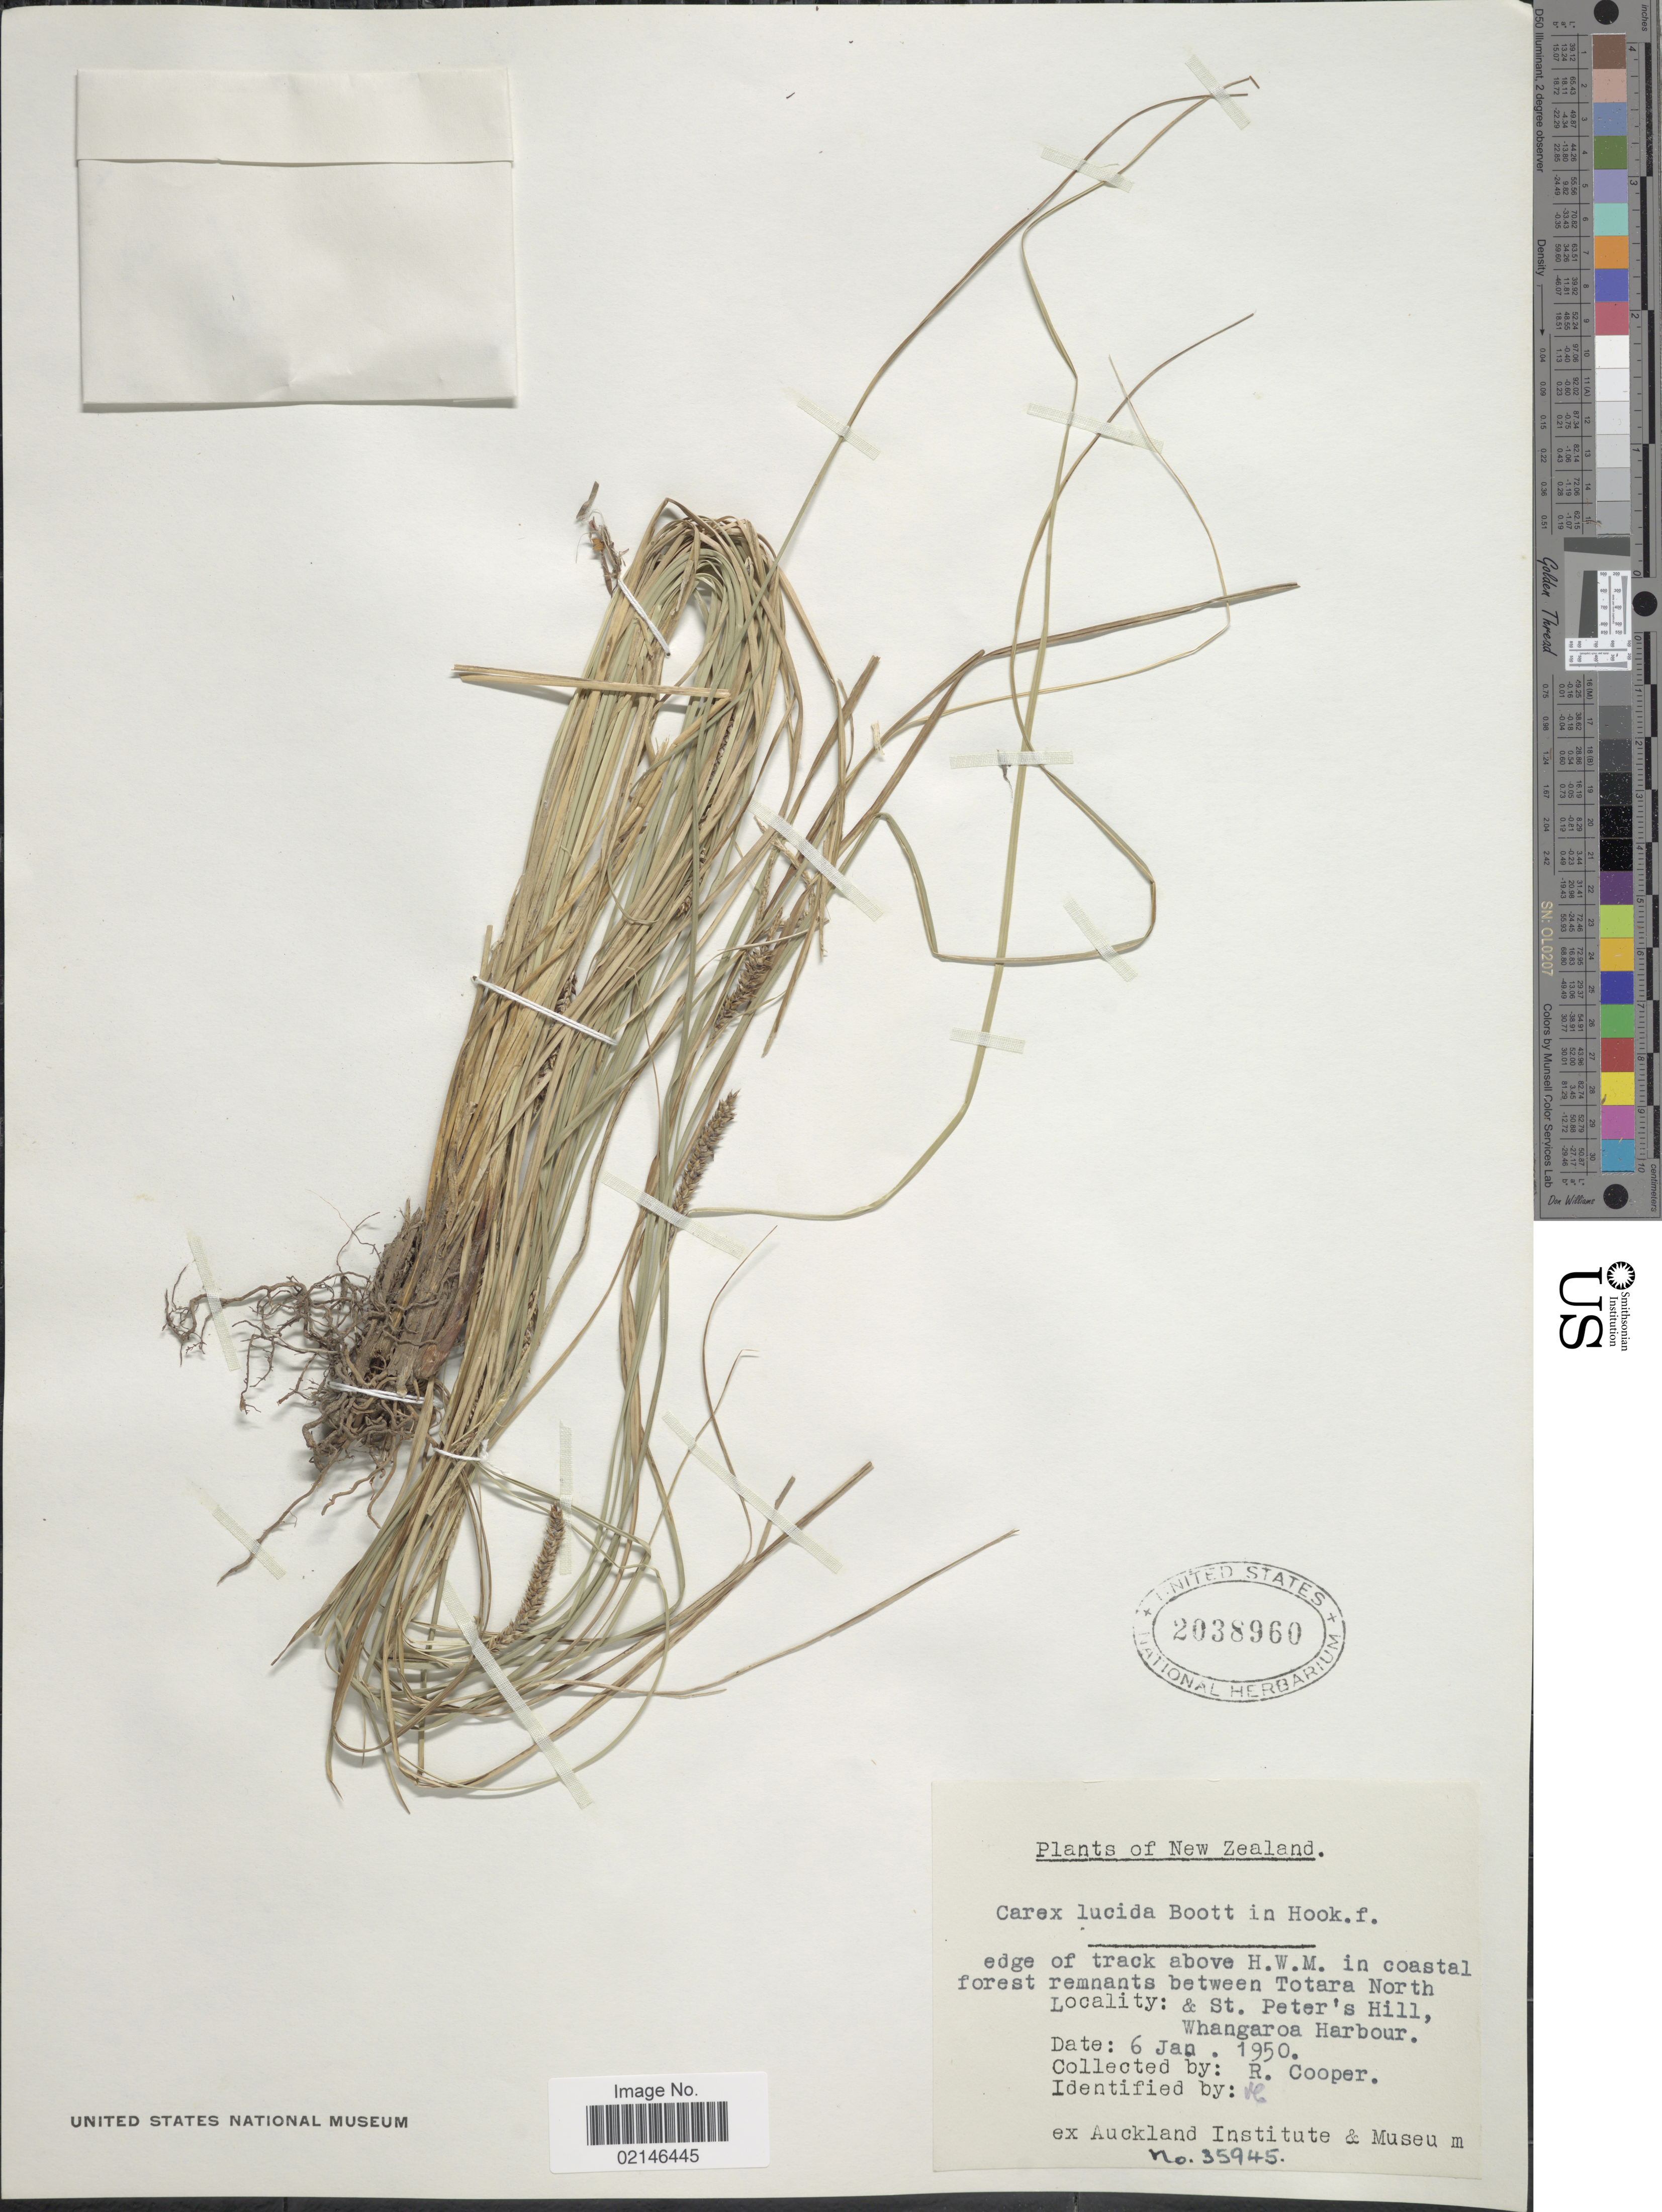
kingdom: Plantae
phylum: Tracheophyta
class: Liliopsida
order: Poales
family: Cyperaceae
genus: Carex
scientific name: Carex flagellifera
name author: Colenso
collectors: R. Cooper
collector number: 35945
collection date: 1950-01-06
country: New Zealand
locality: Edge of track above H.W.M. in coastal forest remnants betweens Totara North & St. Peter's Hill, Whangaroa Harbour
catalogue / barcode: US 2038960